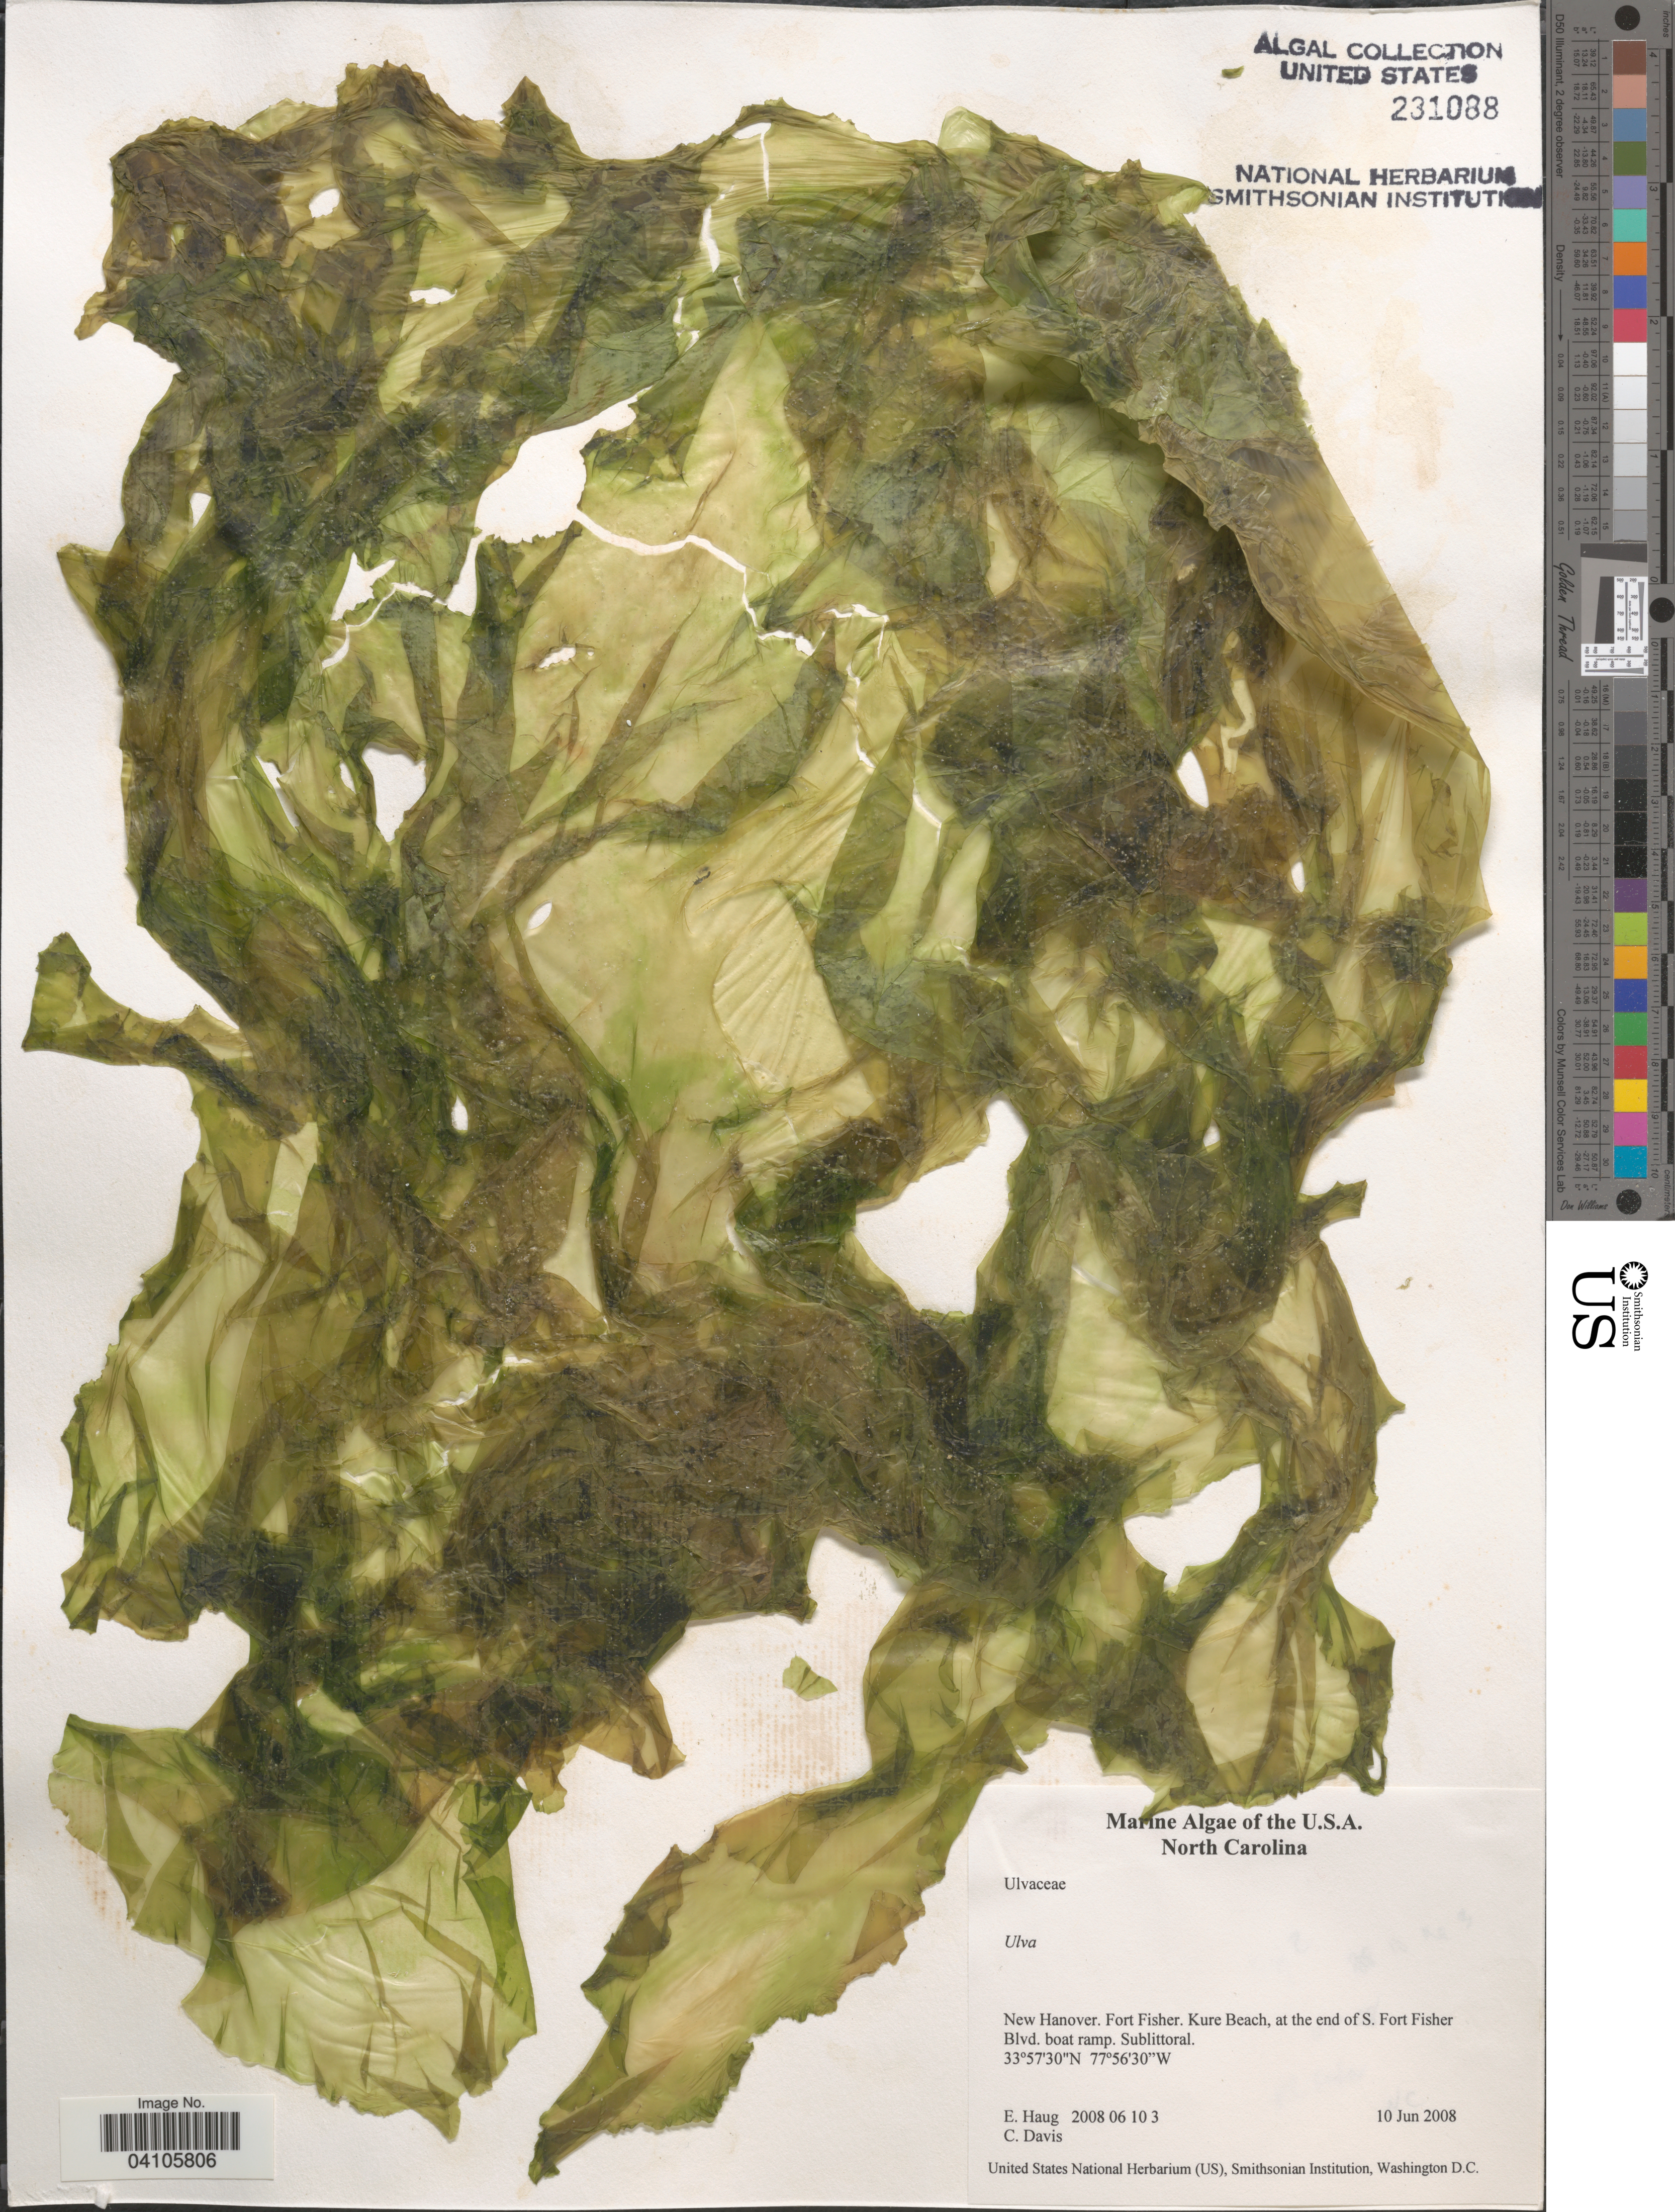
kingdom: Plantae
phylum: Chlorophyta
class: Ulvophyceae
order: Ulvales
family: Ulvaceae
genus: Ulva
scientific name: Ulva sp.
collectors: E. Haug & C. Davis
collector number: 3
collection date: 2008-06-10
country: United States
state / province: North Carolina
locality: New Hanover. Fort Fisher. Kure Beach, at the end of S. Fort Fisher Blvd. boat ramp.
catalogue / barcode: US 231088